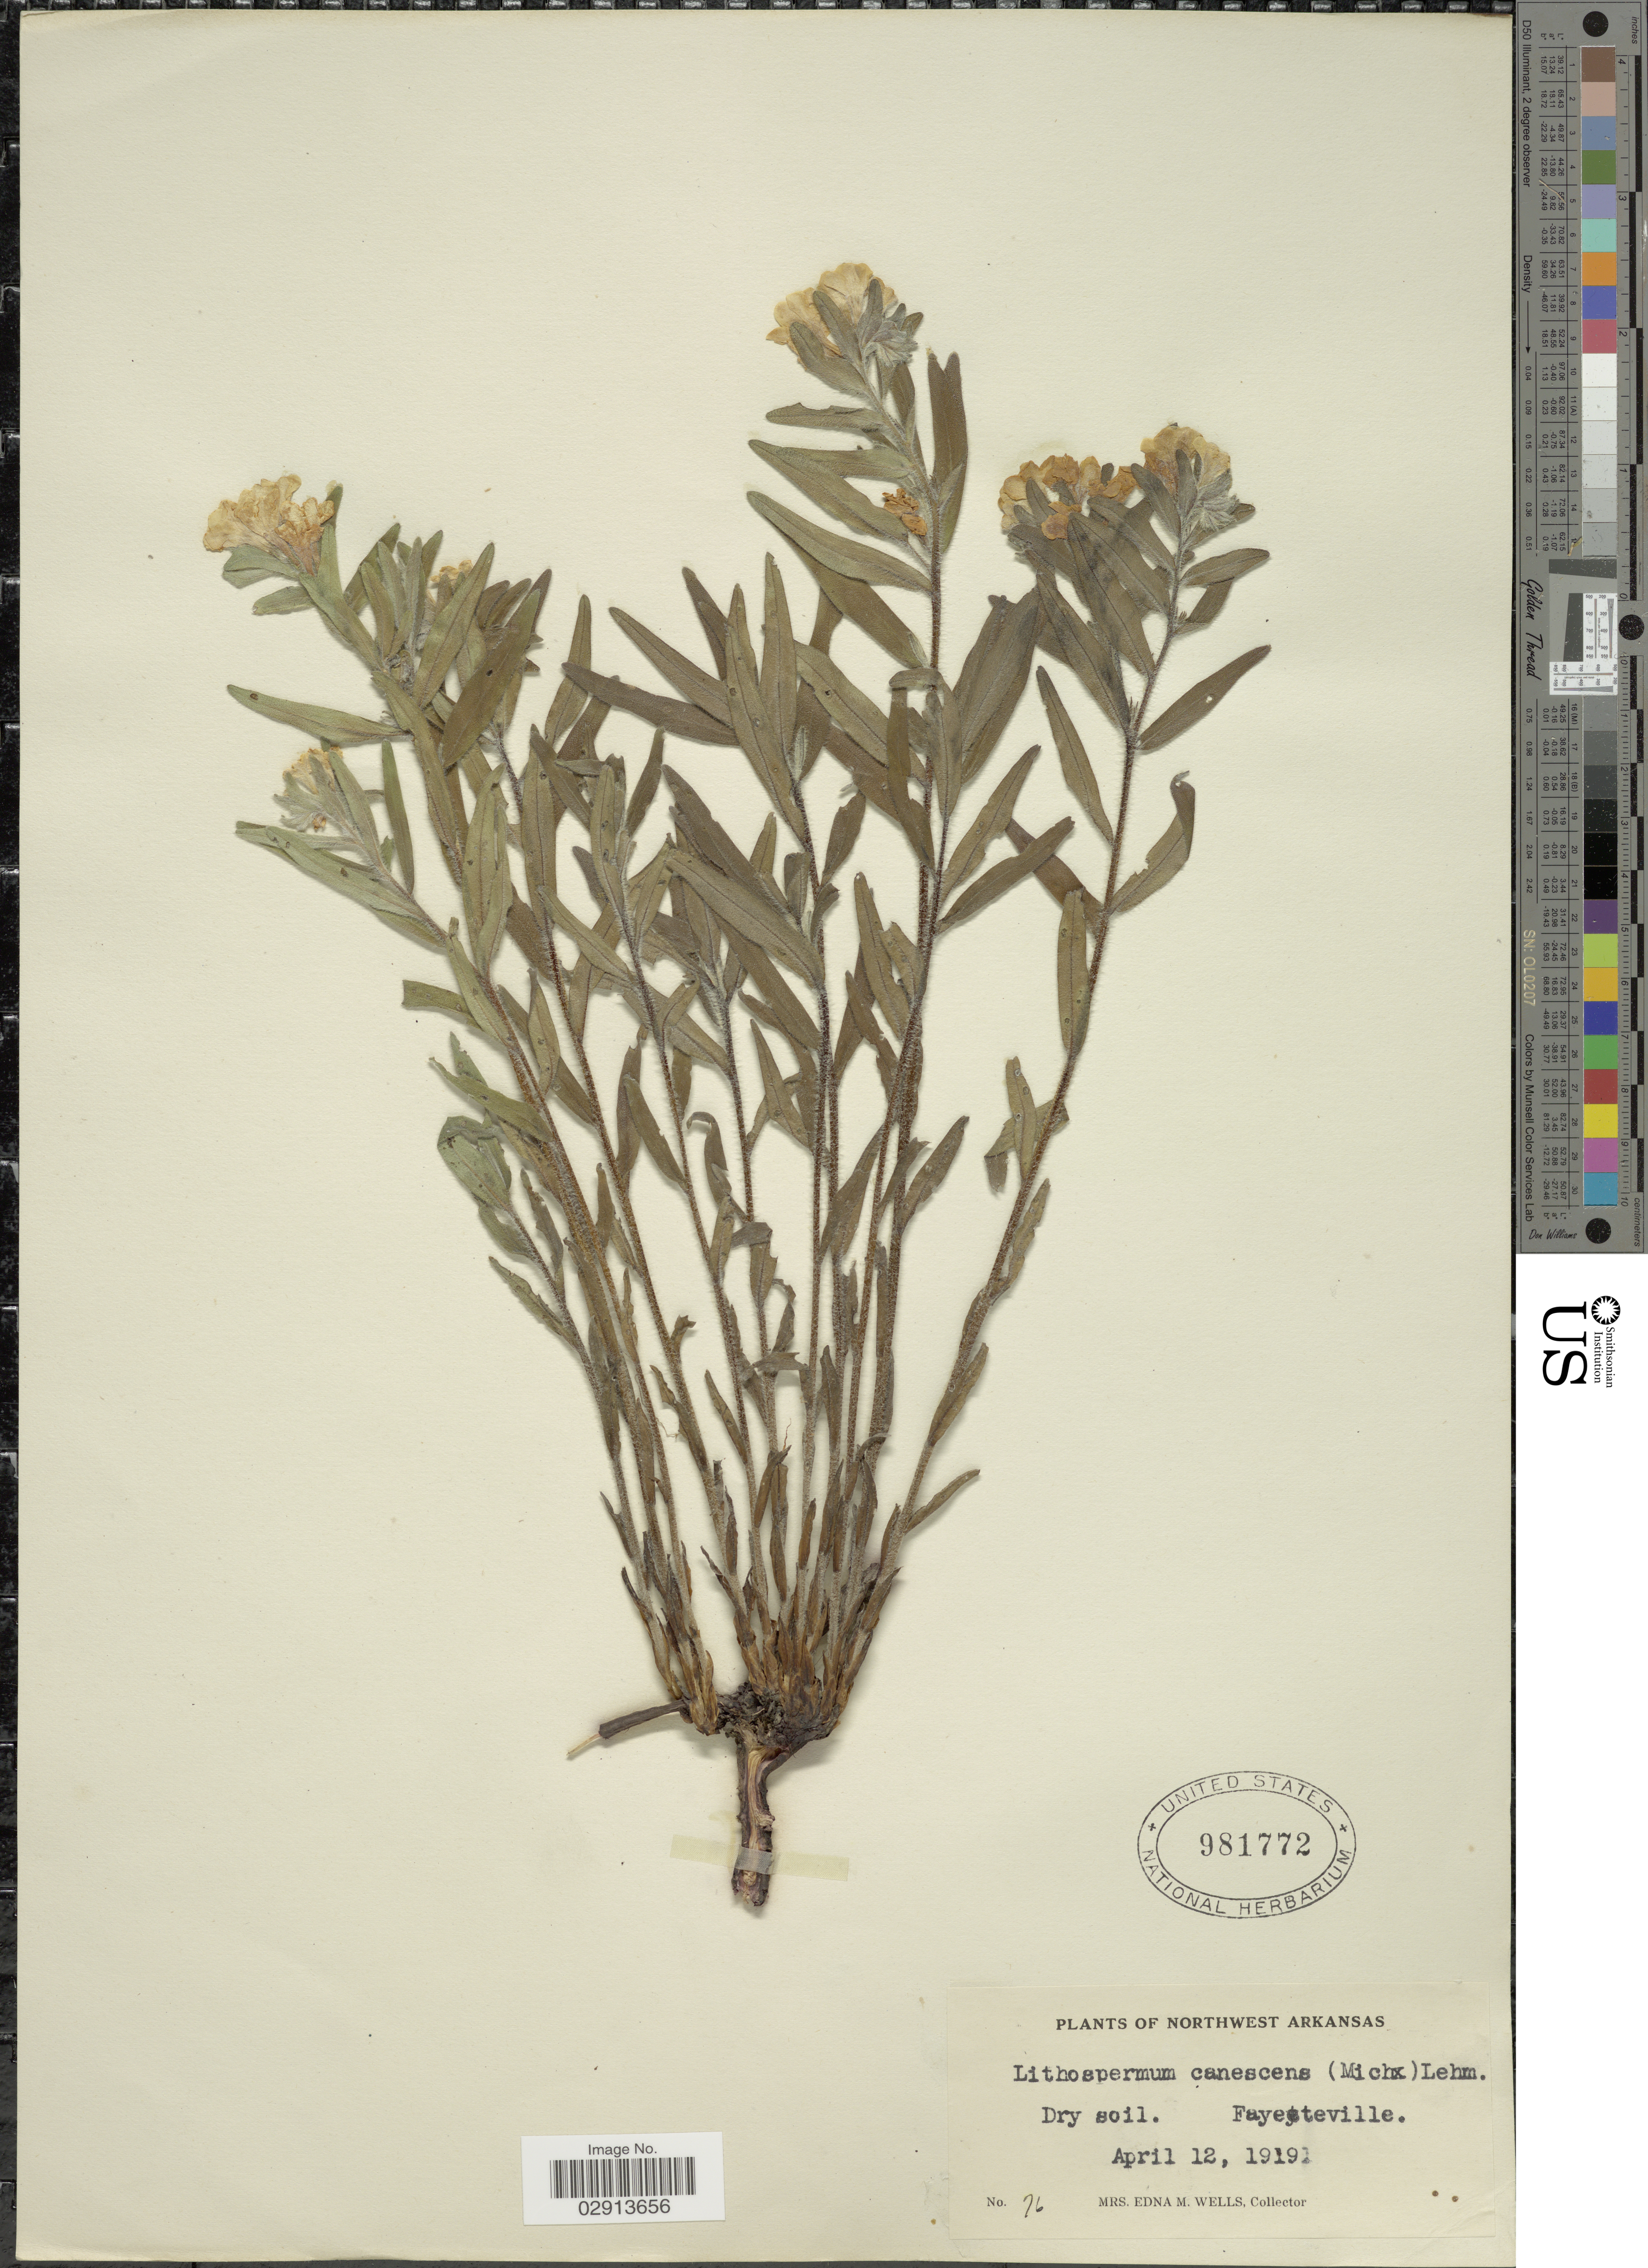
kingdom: Plantae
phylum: Tracheophyta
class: Magnoliopsida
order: Boraginales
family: Boraginaceae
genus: Lithospermum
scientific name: Lithospermum canescens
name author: (Michx.) Lehm.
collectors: E. M. Wells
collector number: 76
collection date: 1919-04-12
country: United States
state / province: Arkansas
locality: Northwest Arkansas. Dry soil. Fayetteville.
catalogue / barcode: US 981772